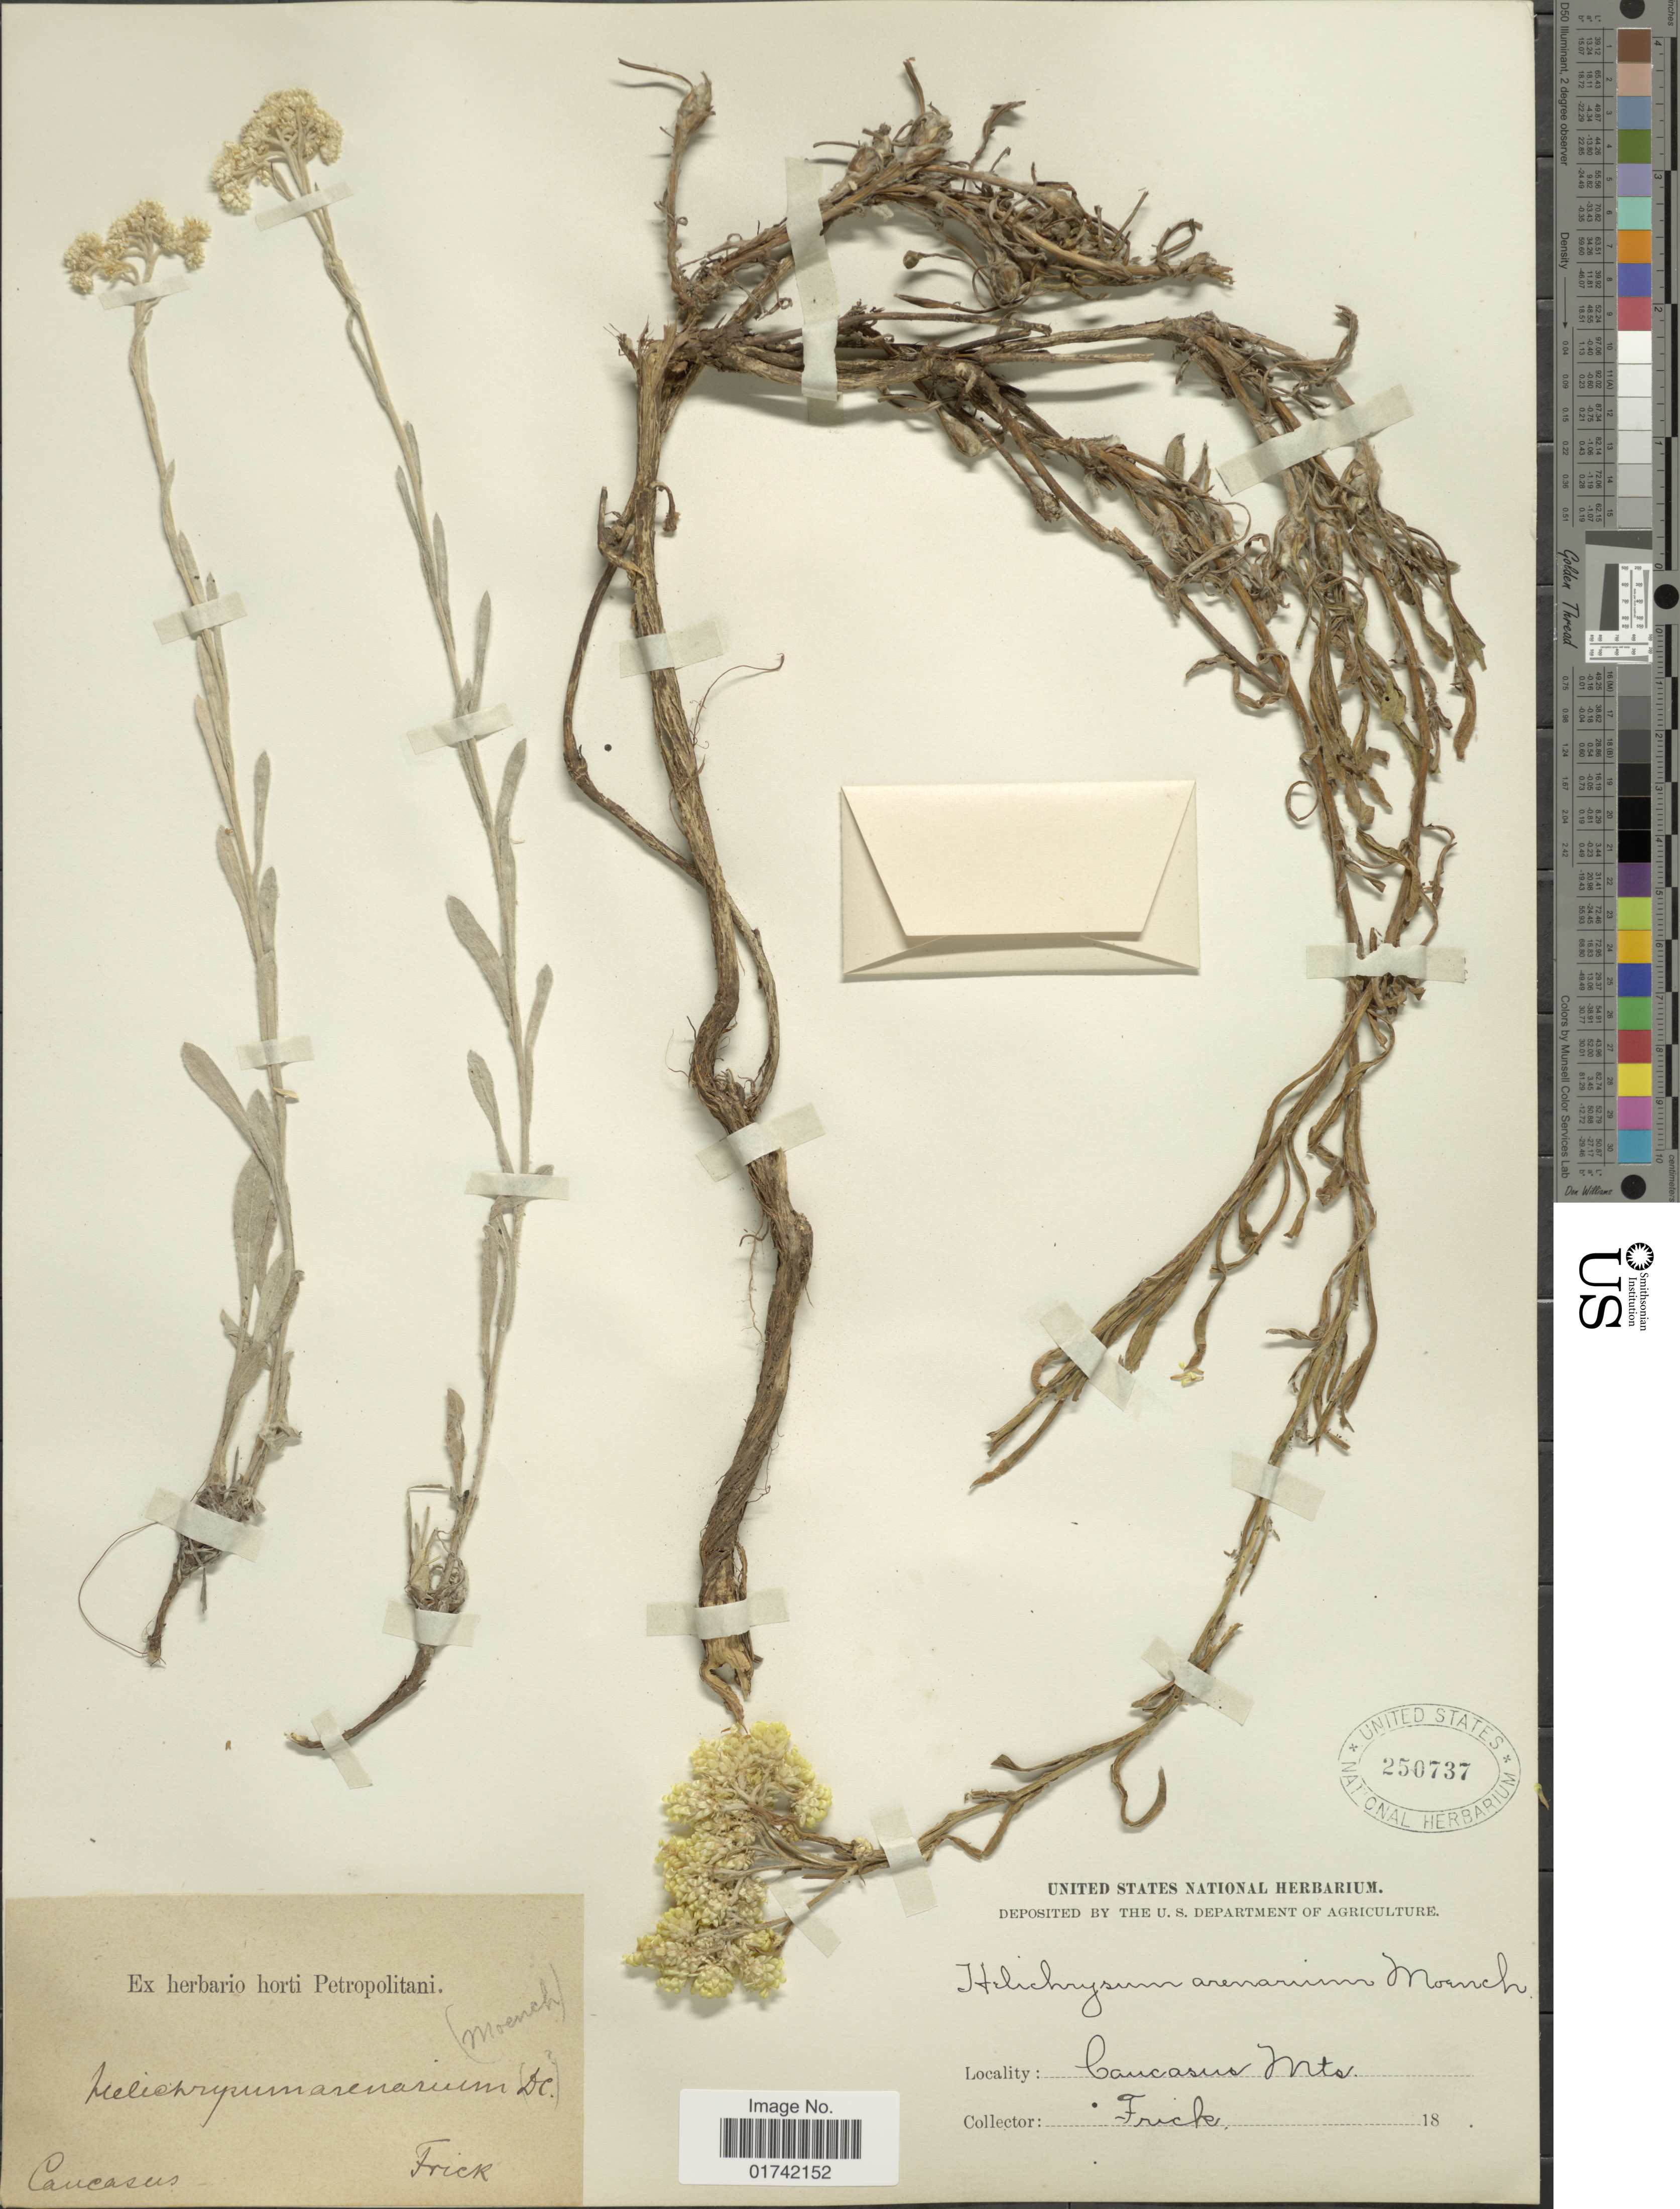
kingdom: Plantae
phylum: Tracheophyta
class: Magnoliopsida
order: Asterales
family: Asteraceae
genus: Helichrysum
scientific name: Helichrysum arenarium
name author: (L.) Moench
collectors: Frick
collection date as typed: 18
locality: Caucasus Mts.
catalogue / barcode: US 250737